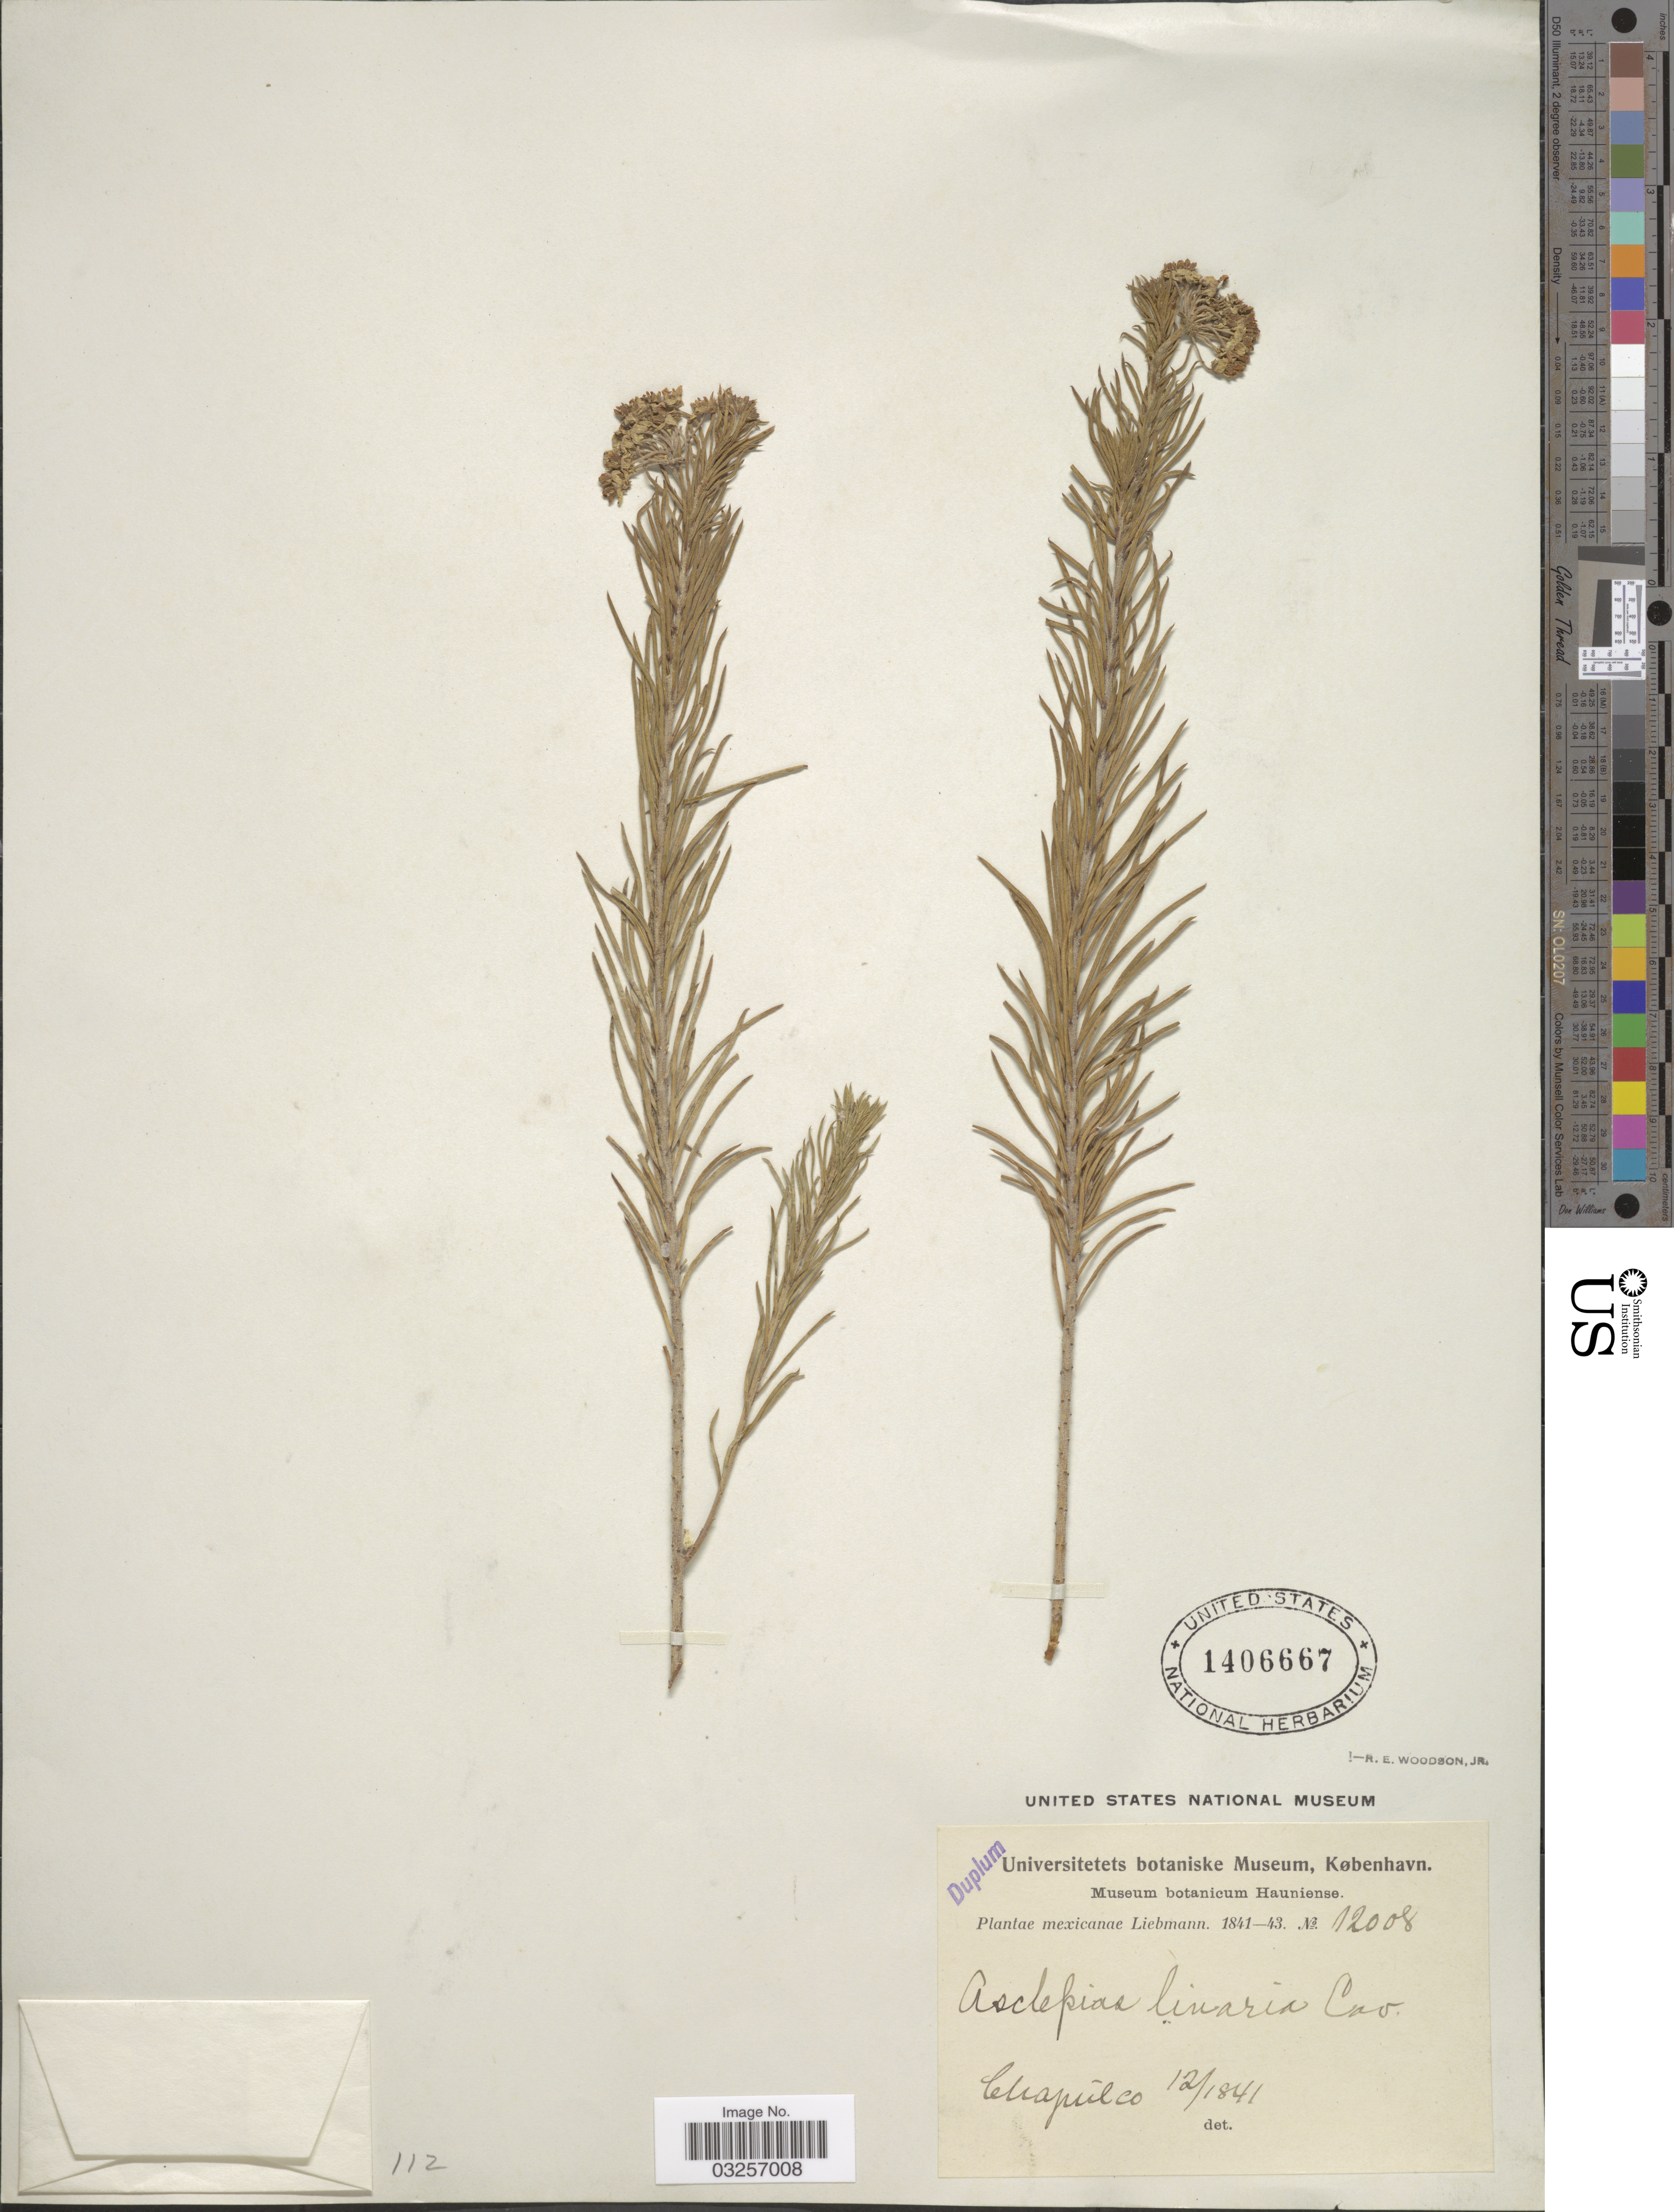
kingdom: Plantae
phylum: Tracheophyta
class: Magnoliopsida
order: Gentianales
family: Apocynaceae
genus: Asclepias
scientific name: Asclepias linaria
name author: Cav.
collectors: Liebmann, --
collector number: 12008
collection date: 1841-12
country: Mexico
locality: Chapúlco.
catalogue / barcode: US 1406667